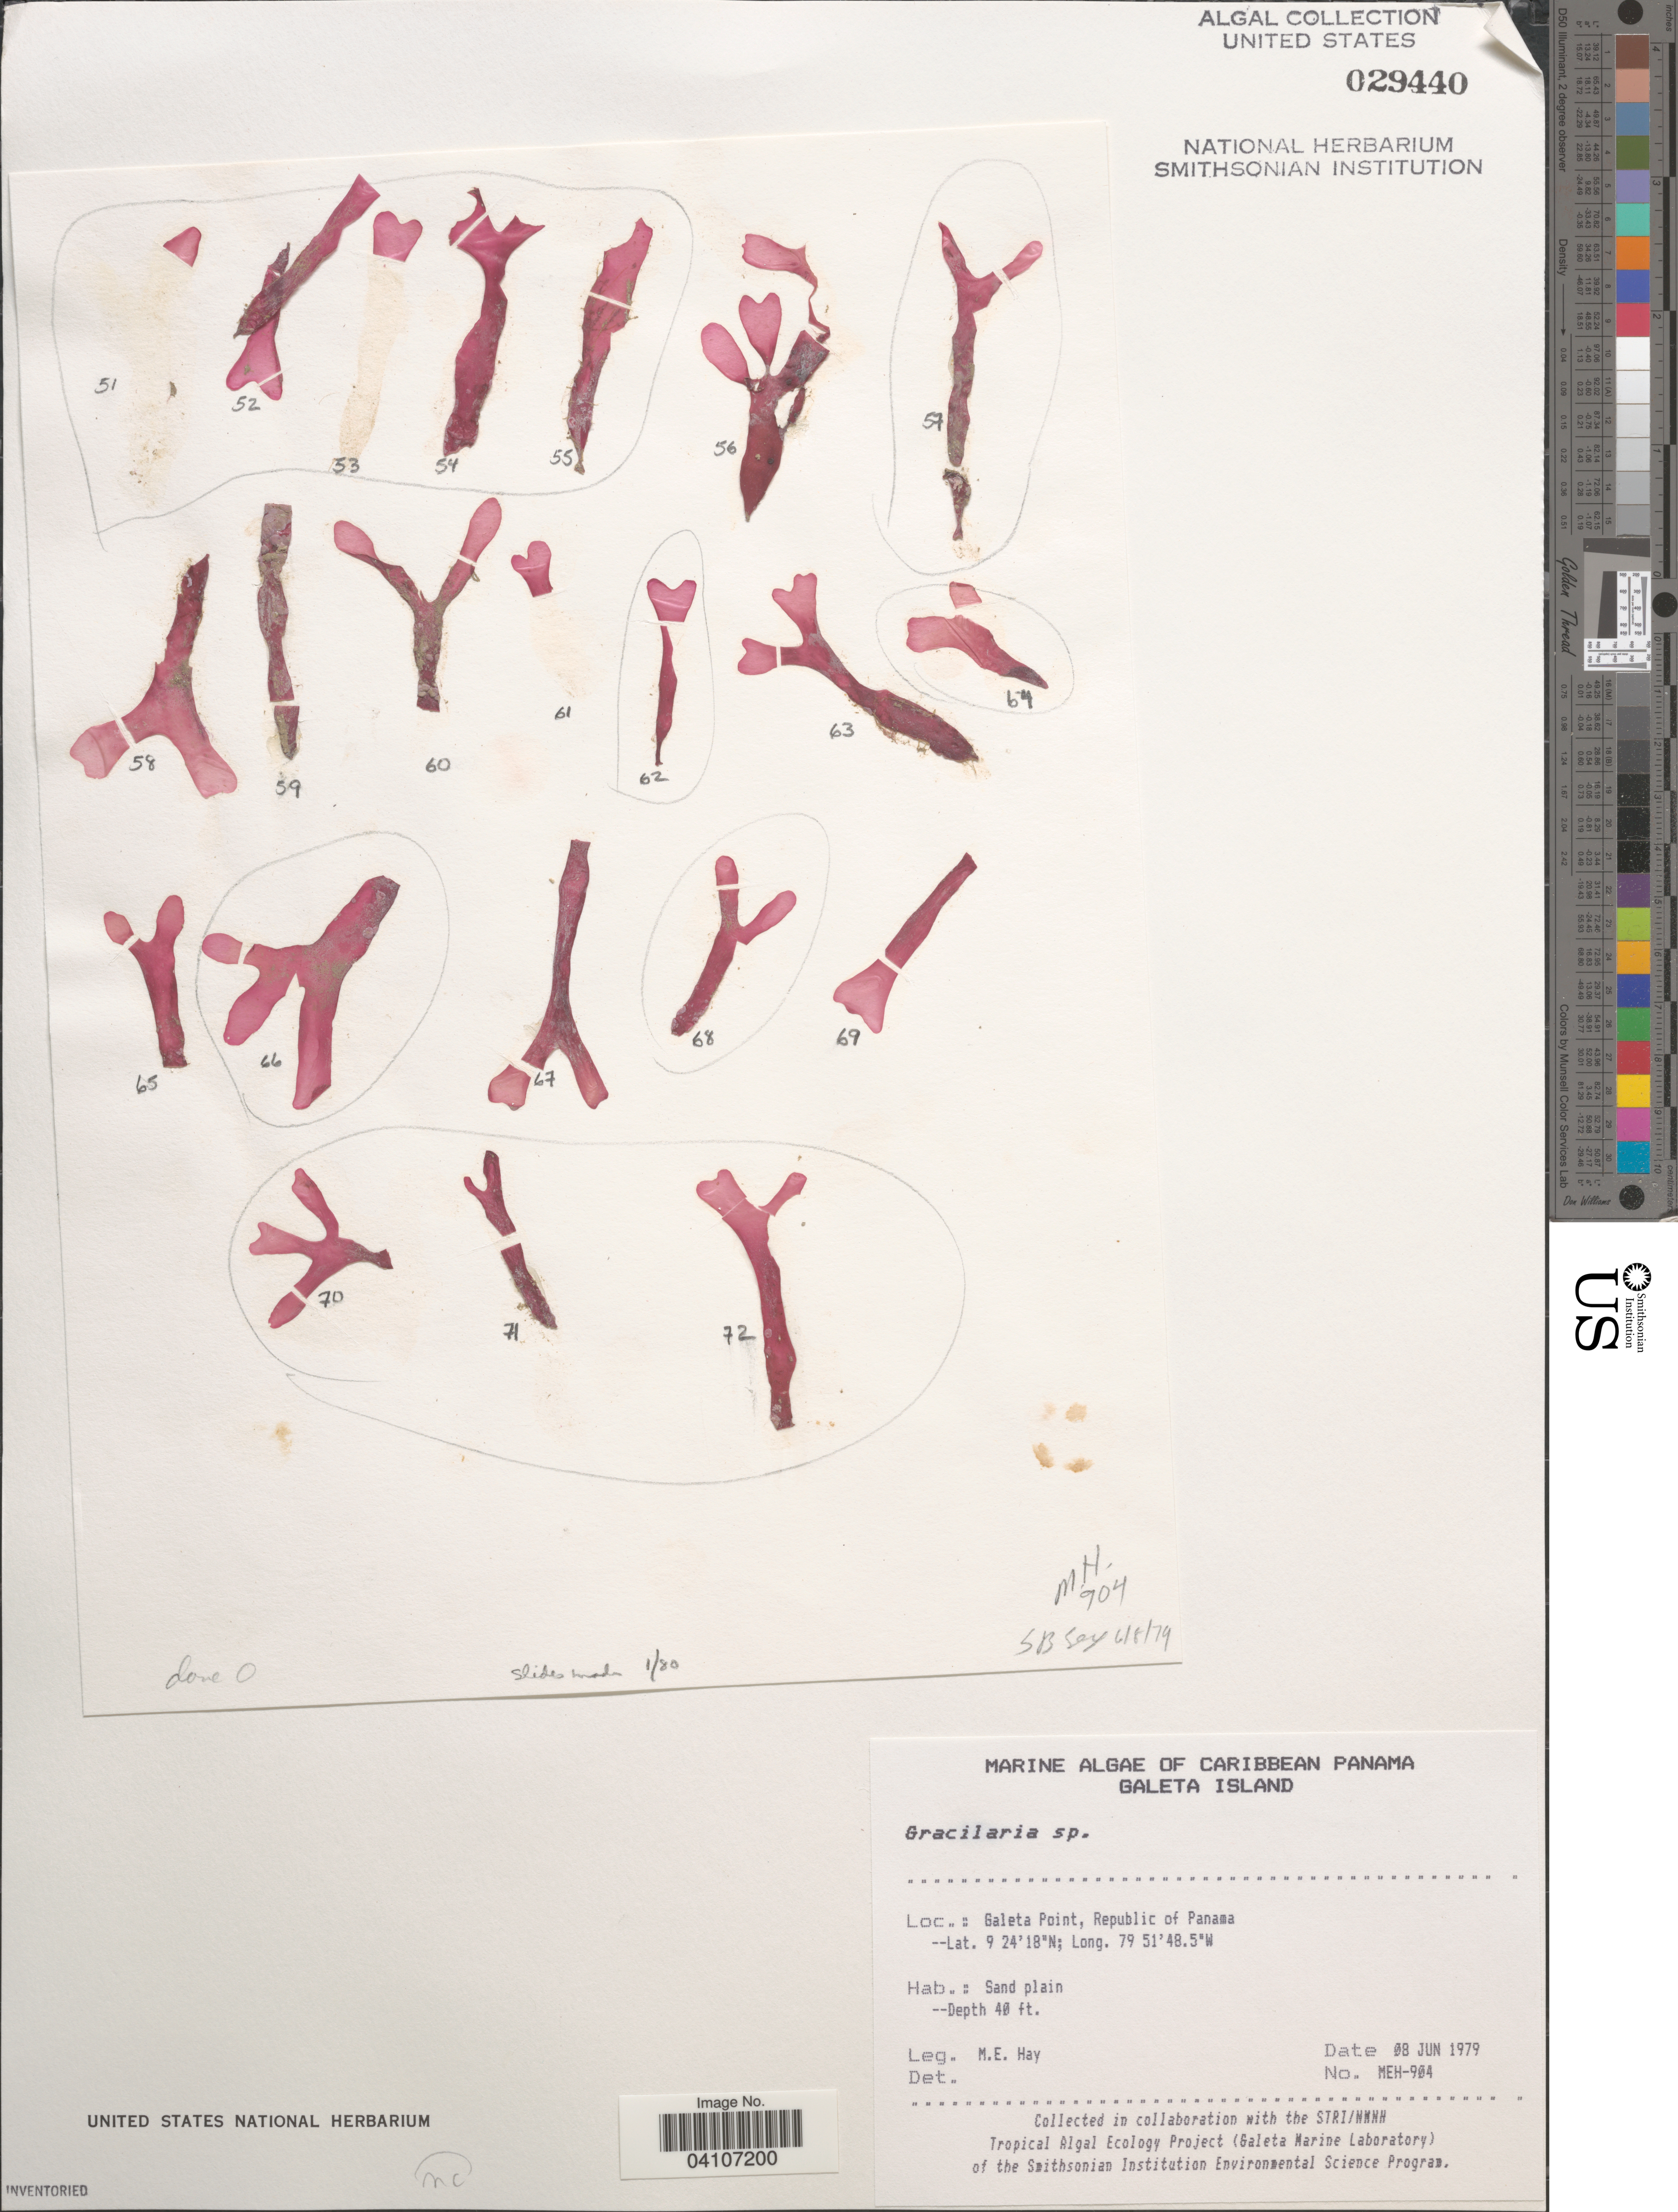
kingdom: Plantae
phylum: Rhodophyta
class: Florideophyceae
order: Gracilariales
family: Gracilariaceae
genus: Gracilaria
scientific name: Gracilaria sp.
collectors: M. E. Hay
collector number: MEH-94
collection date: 1979-06-08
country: Panama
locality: Caribbean Panama. Galeta Island. Galeta Point, Republic of Panama.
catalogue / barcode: US 29440